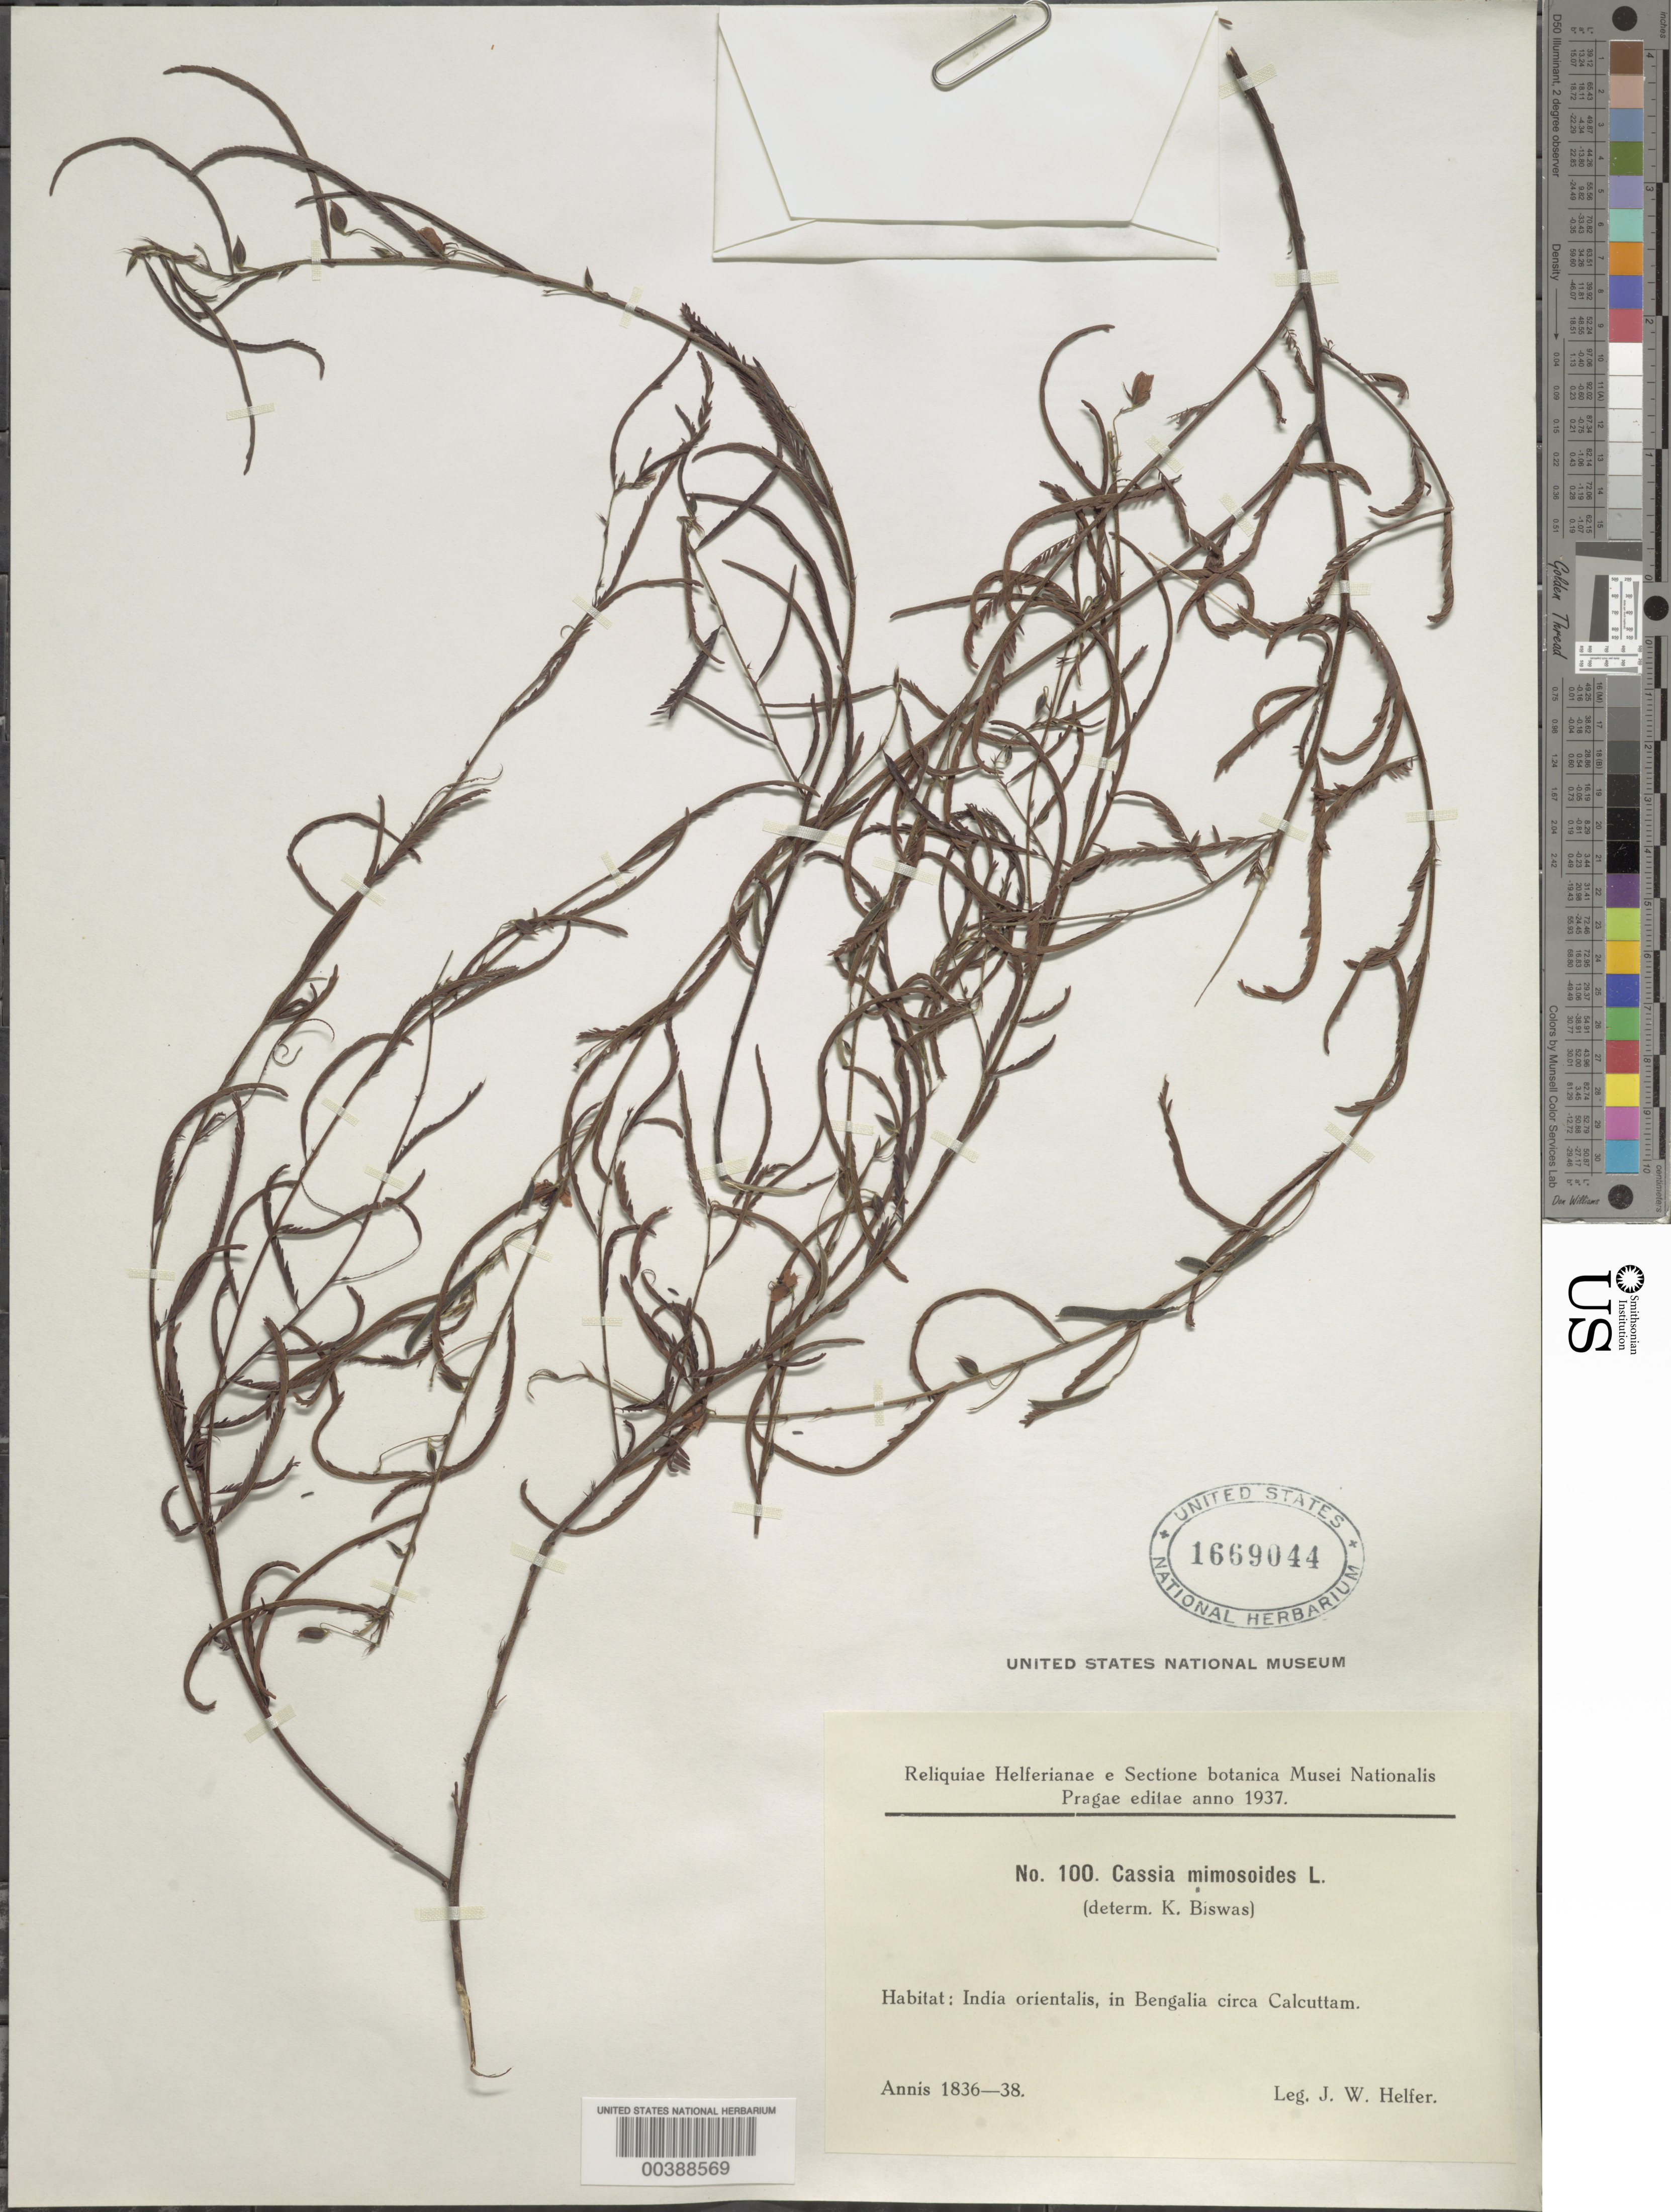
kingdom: Plantae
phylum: Tracheophyta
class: Magnoliopsida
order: Fabales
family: Fabaceae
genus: Chamaecrista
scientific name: Chamaecrista mimosoides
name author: (L.) Greene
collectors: J. W. Helfer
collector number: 100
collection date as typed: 1836 to -- -- 1838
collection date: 1836/1838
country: India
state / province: West Bengal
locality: Orientalis, in bengalia circa calcuttam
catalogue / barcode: US 1669044